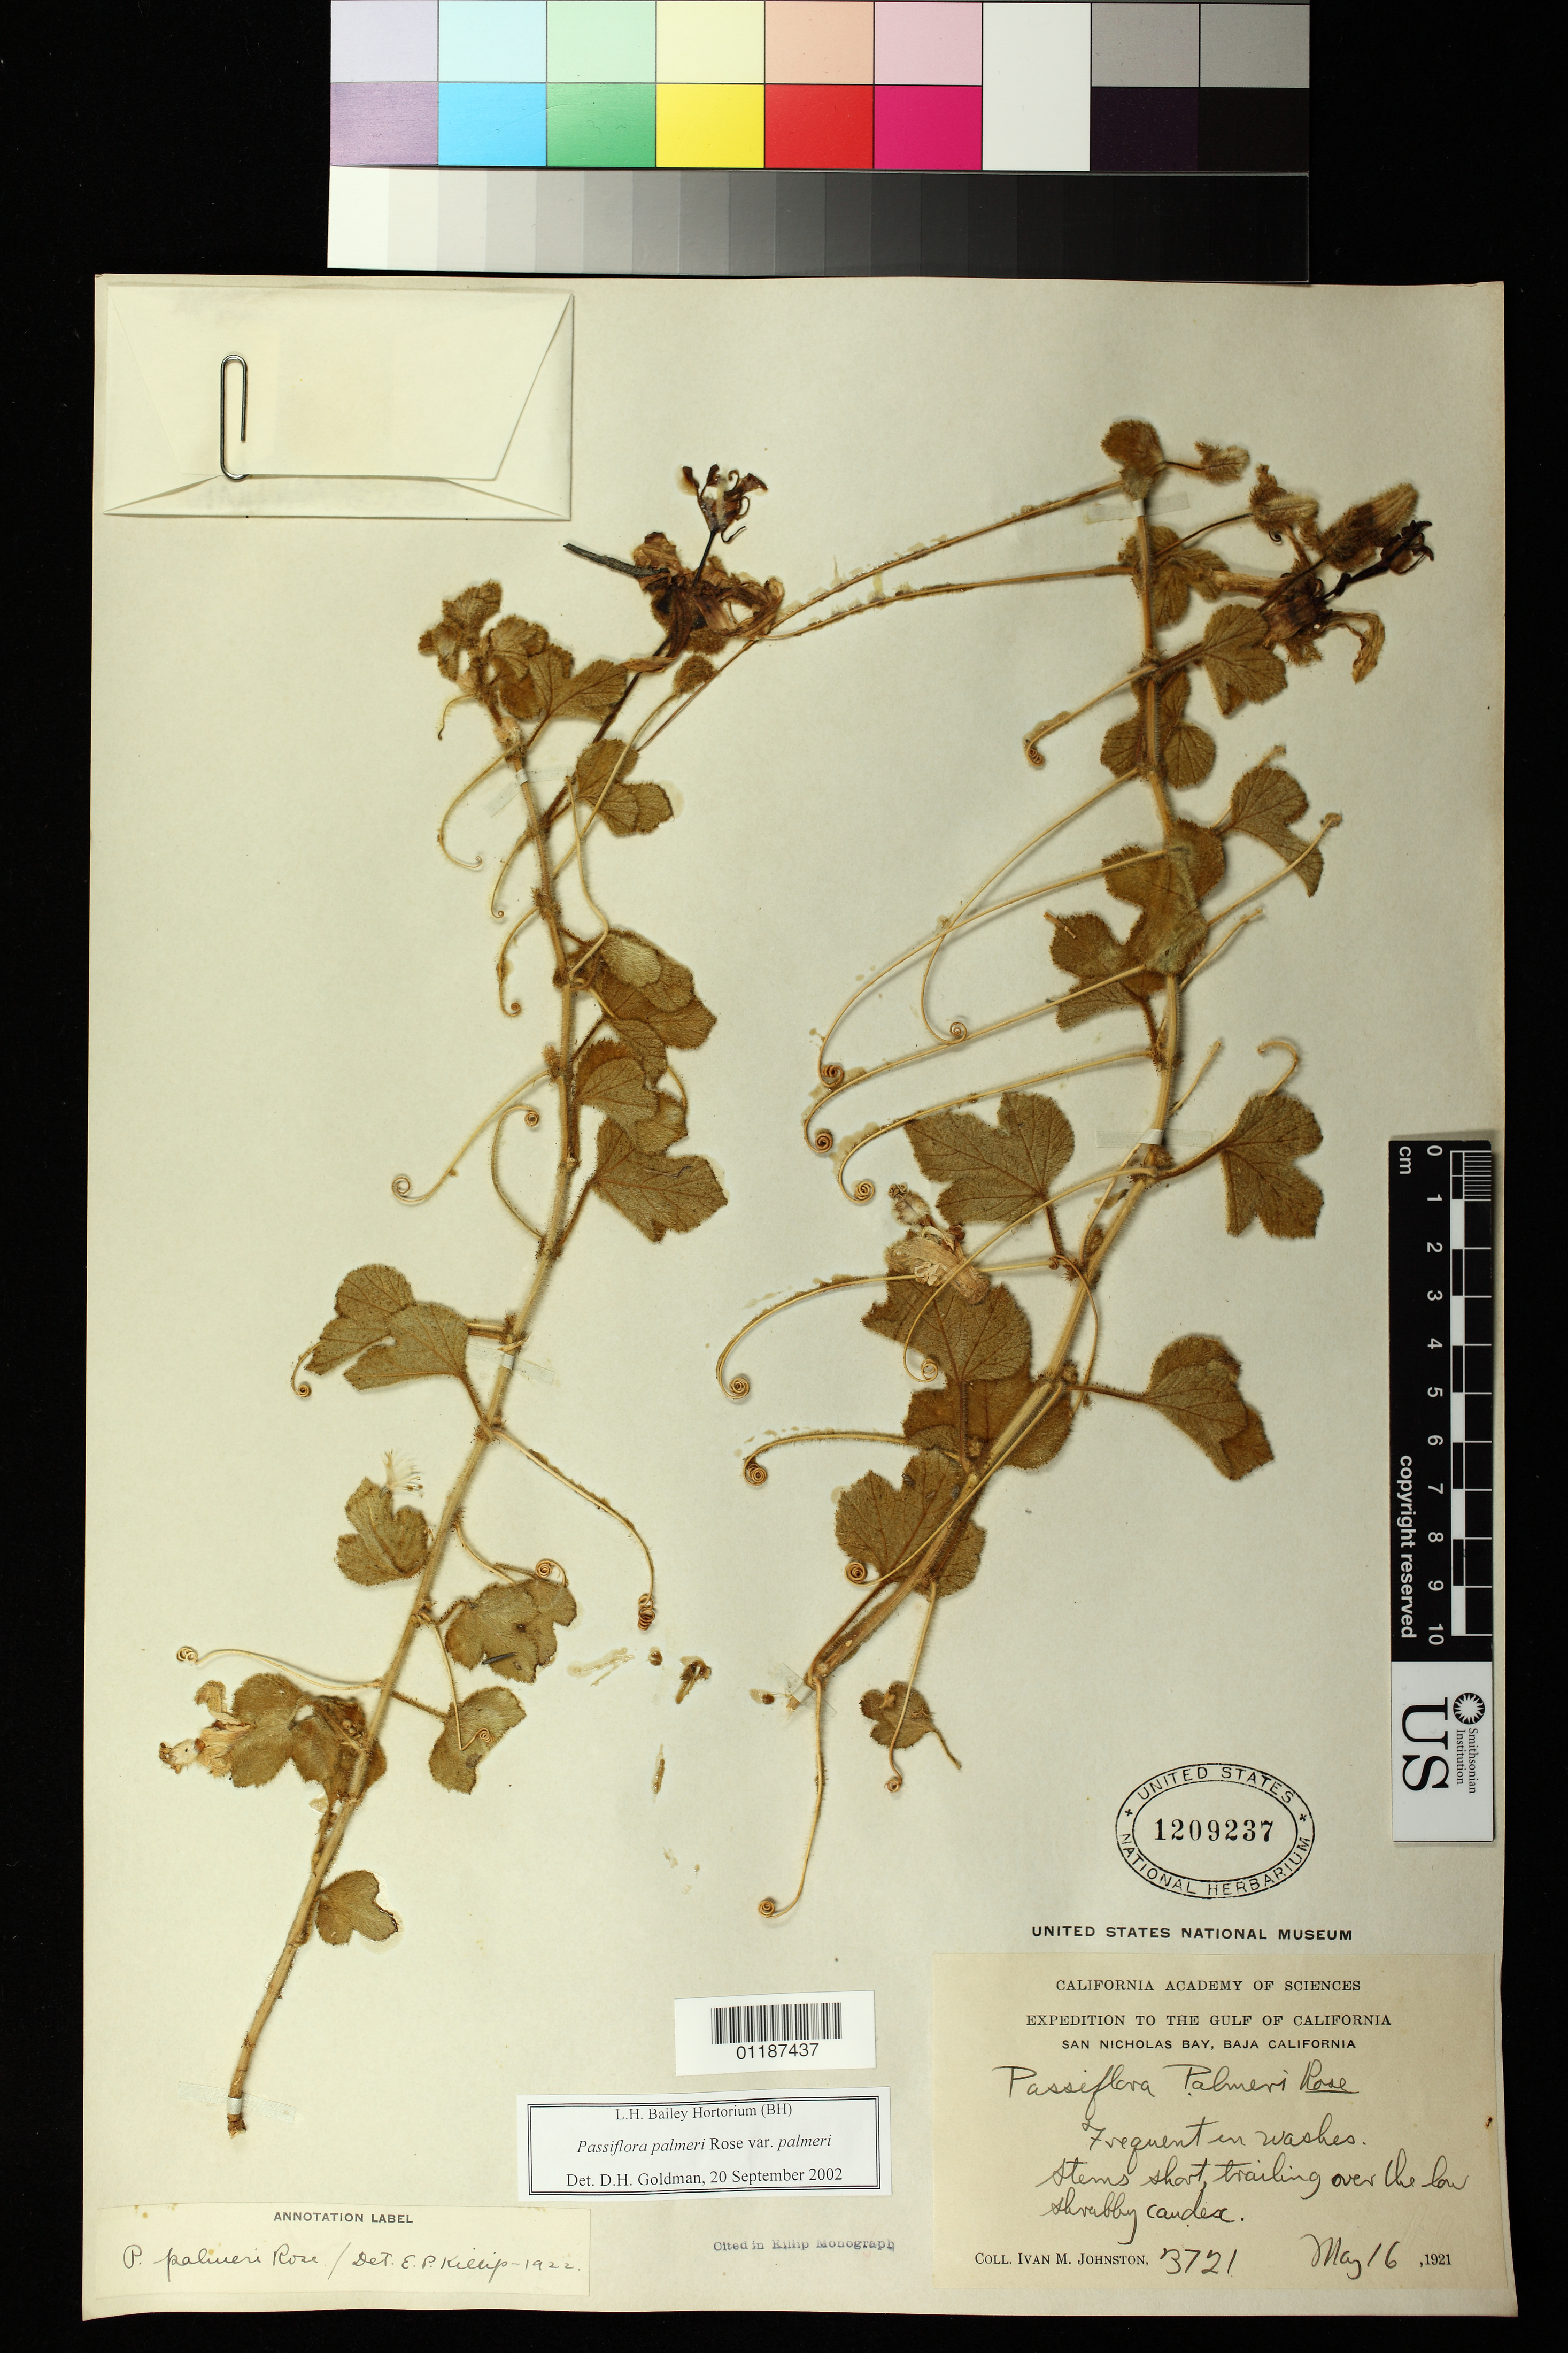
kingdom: Plantae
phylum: Tracheophyta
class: Magnoliopsida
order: Malpighiales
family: Passifloraceae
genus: Passiflora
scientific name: Passiflora palmeri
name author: Rose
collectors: I.M. Johnston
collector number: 3721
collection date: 1921-05-16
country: Mexico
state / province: Baja California Sur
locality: San Nicholas Bay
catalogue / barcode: US 1209237